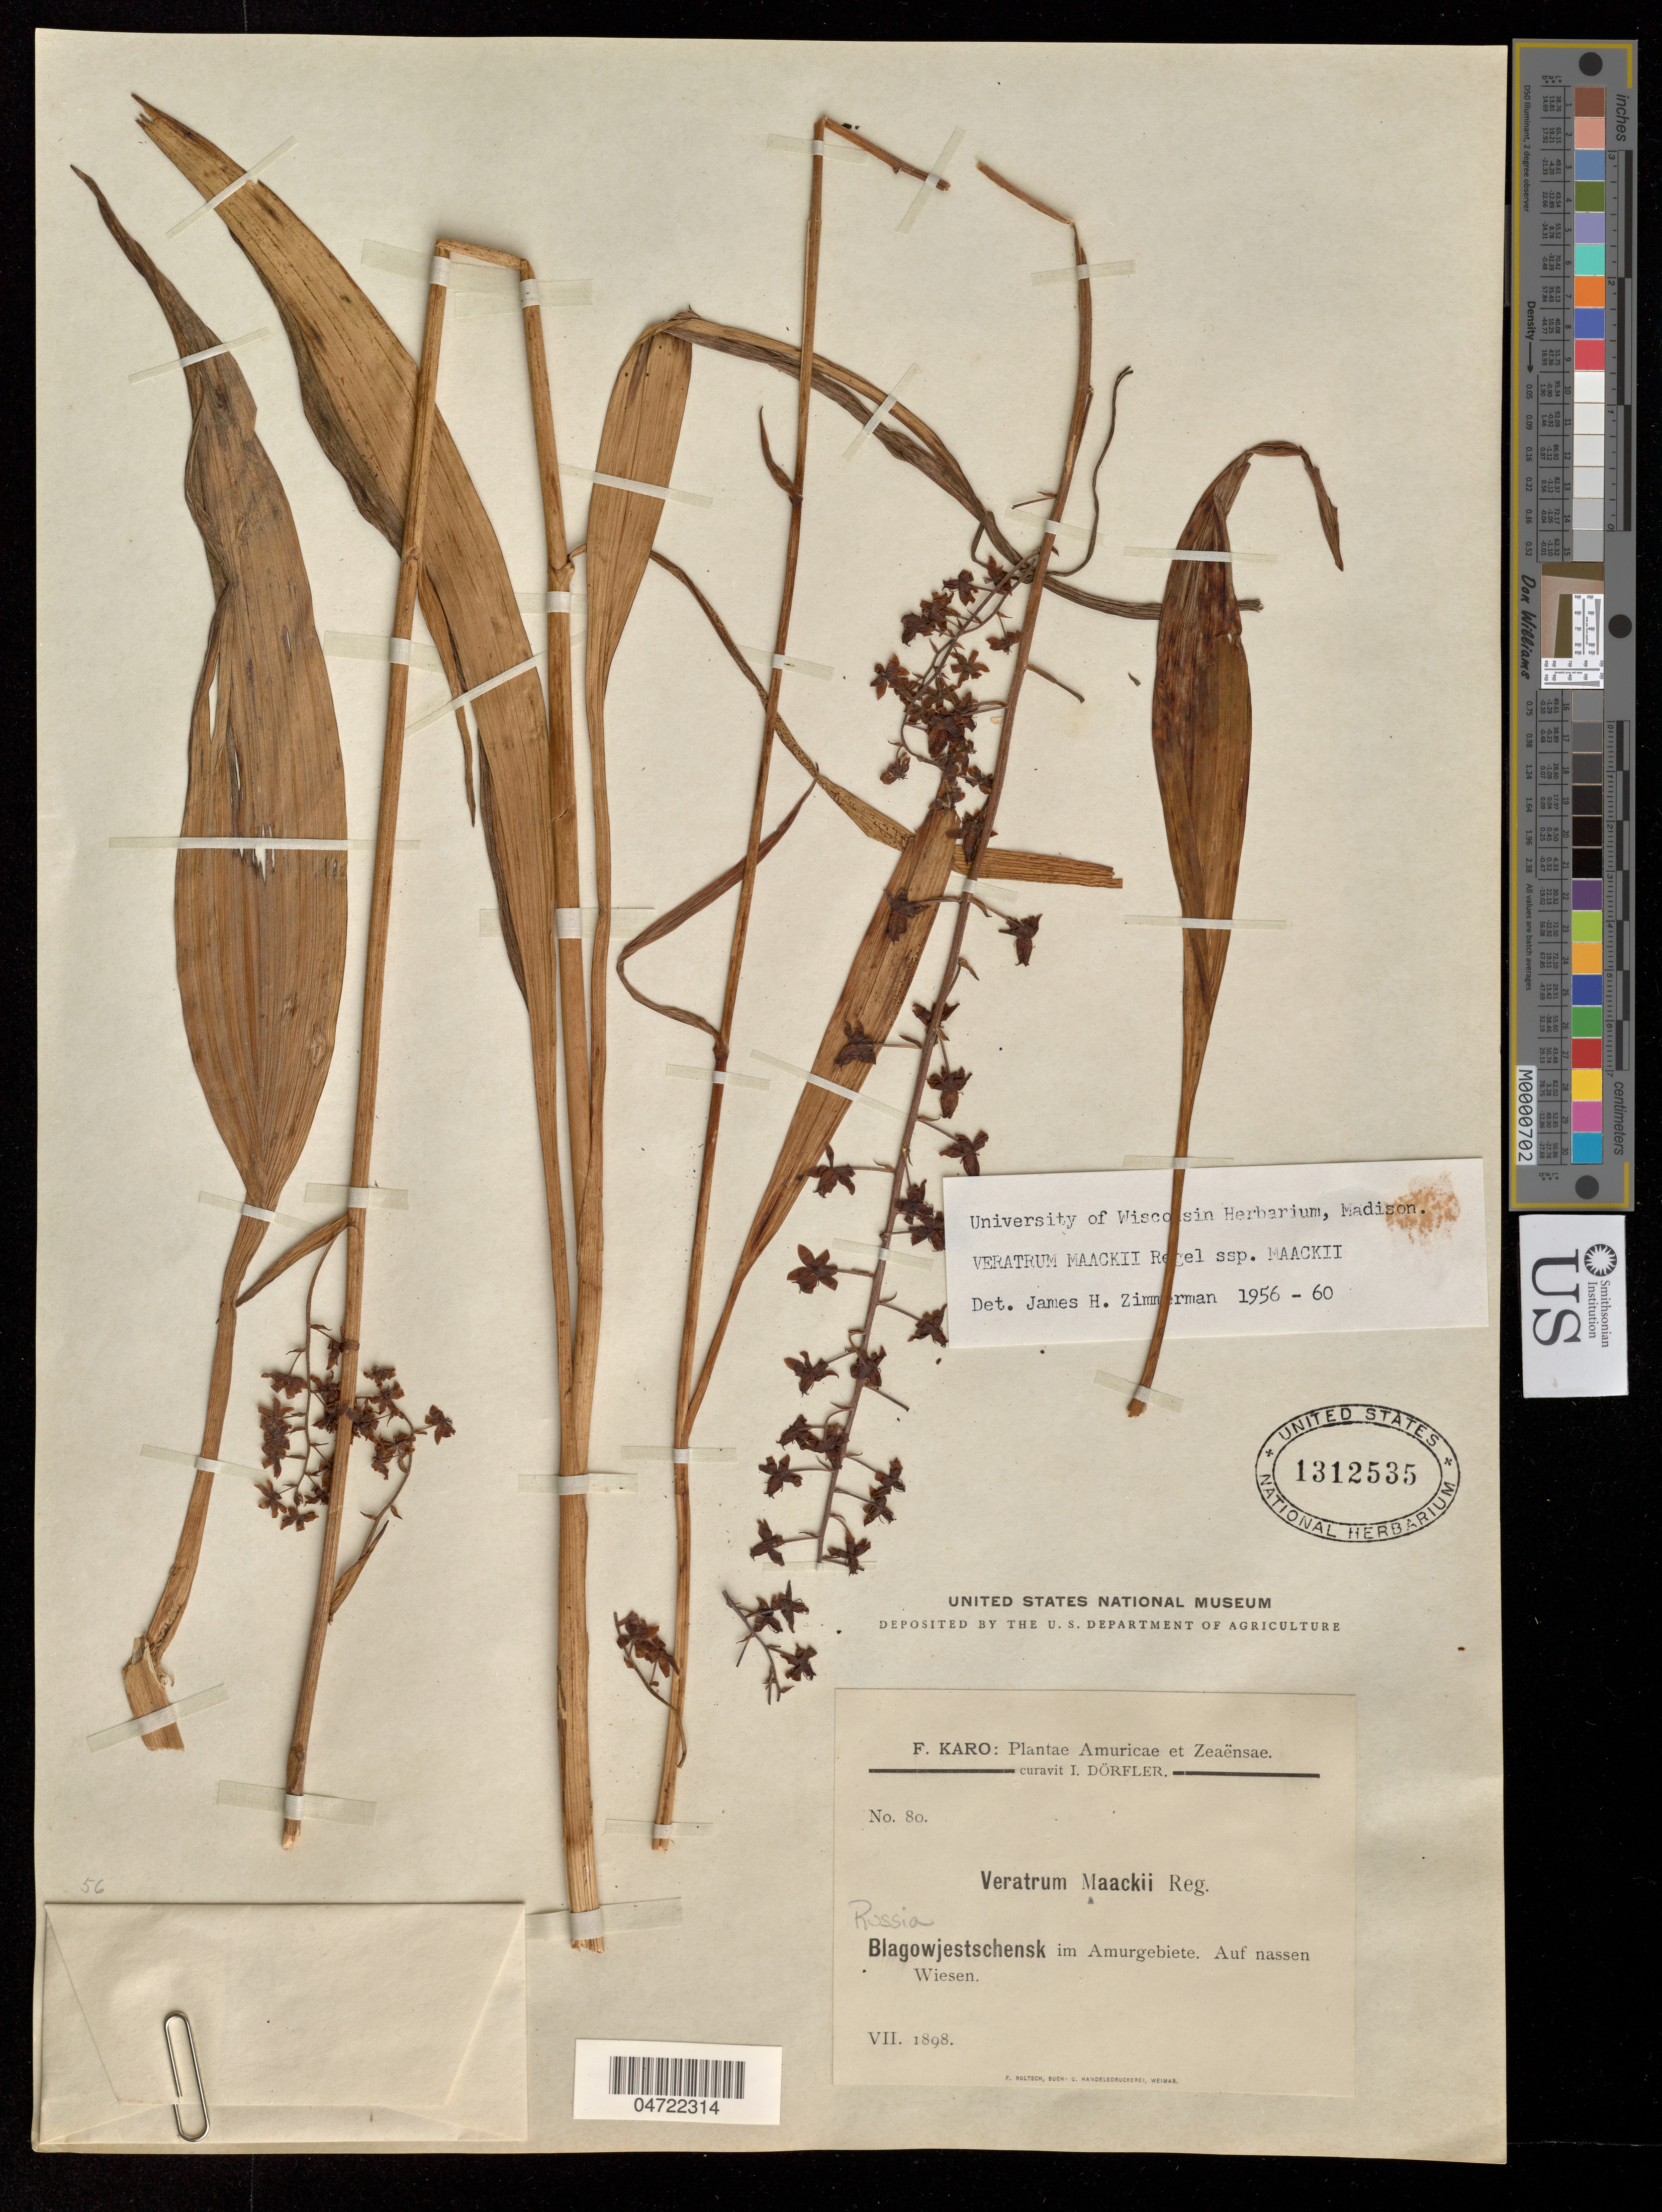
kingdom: Plantae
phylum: Tracheophyta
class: Liliopsida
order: Liliales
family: Melanthiaceae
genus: Veratrum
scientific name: Veratrum maackii subsp. maackii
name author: Regel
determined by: Zimmerman, James Hall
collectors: I. Dörfler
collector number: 80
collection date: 1898-07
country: Russian Federation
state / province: Amur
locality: Blagowjestschensk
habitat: On wet meadows (Auf nassen Wiesen)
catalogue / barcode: US 1312535